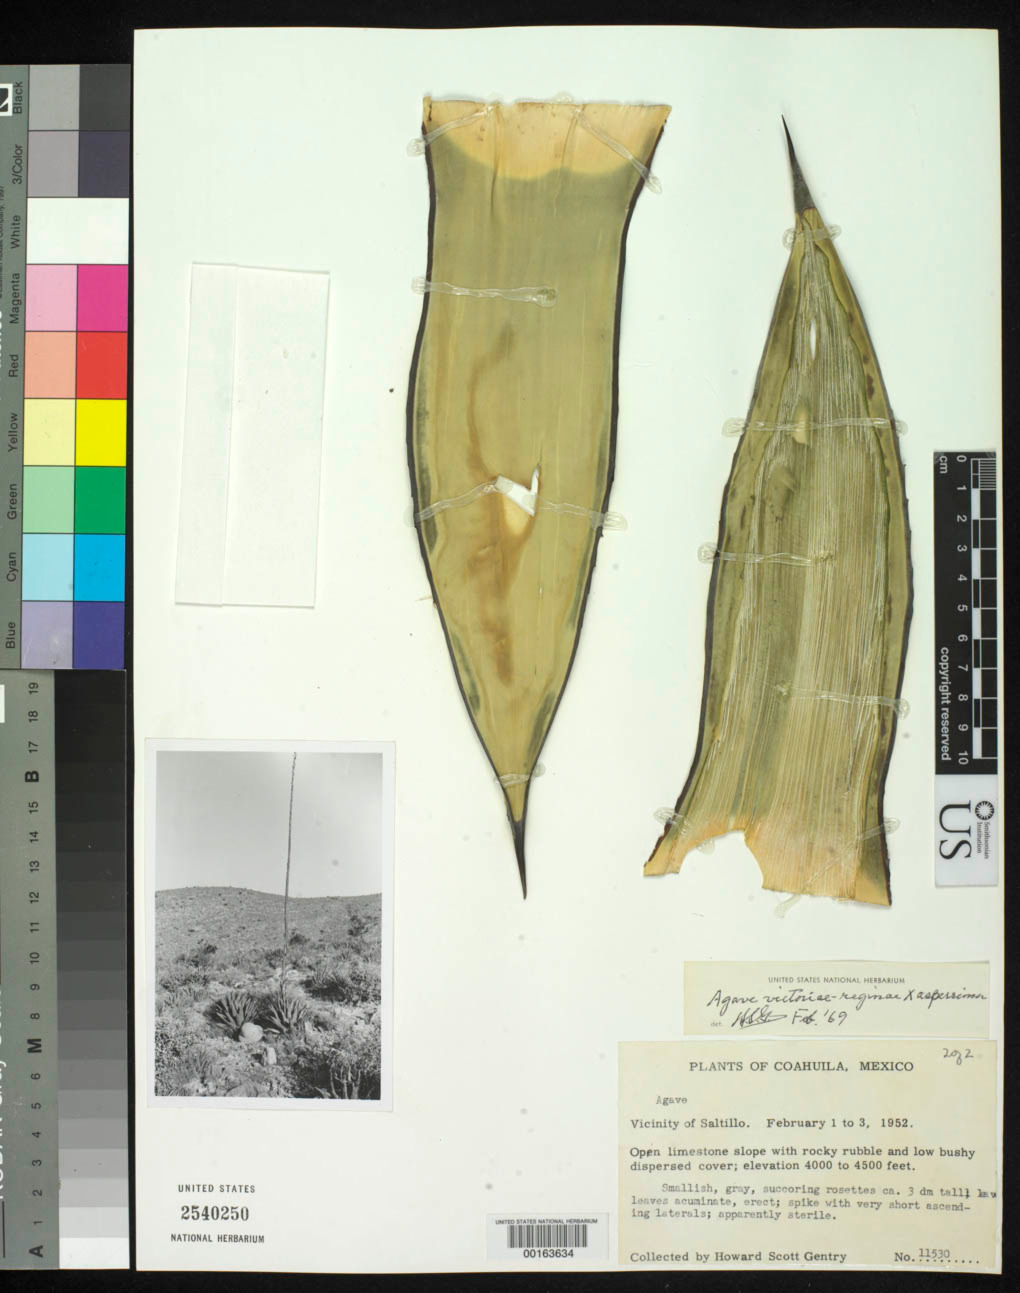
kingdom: Plantae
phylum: Tracheophyta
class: Liliopsida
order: Asparagales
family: Asparagaceae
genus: Agave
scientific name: Agave victoriae-reginae x A. sp.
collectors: H. S. Gentry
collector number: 11530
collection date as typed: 01 Feb 1952 to 03 Feb 1952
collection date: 1952-02-01/1952-02-03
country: Mexico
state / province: Coahuila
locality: Vicinity of Saltillo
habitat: Open limestone slope w/rocky rubble & low bushy dispersed cover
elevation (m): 1219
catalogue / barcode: US 2540250